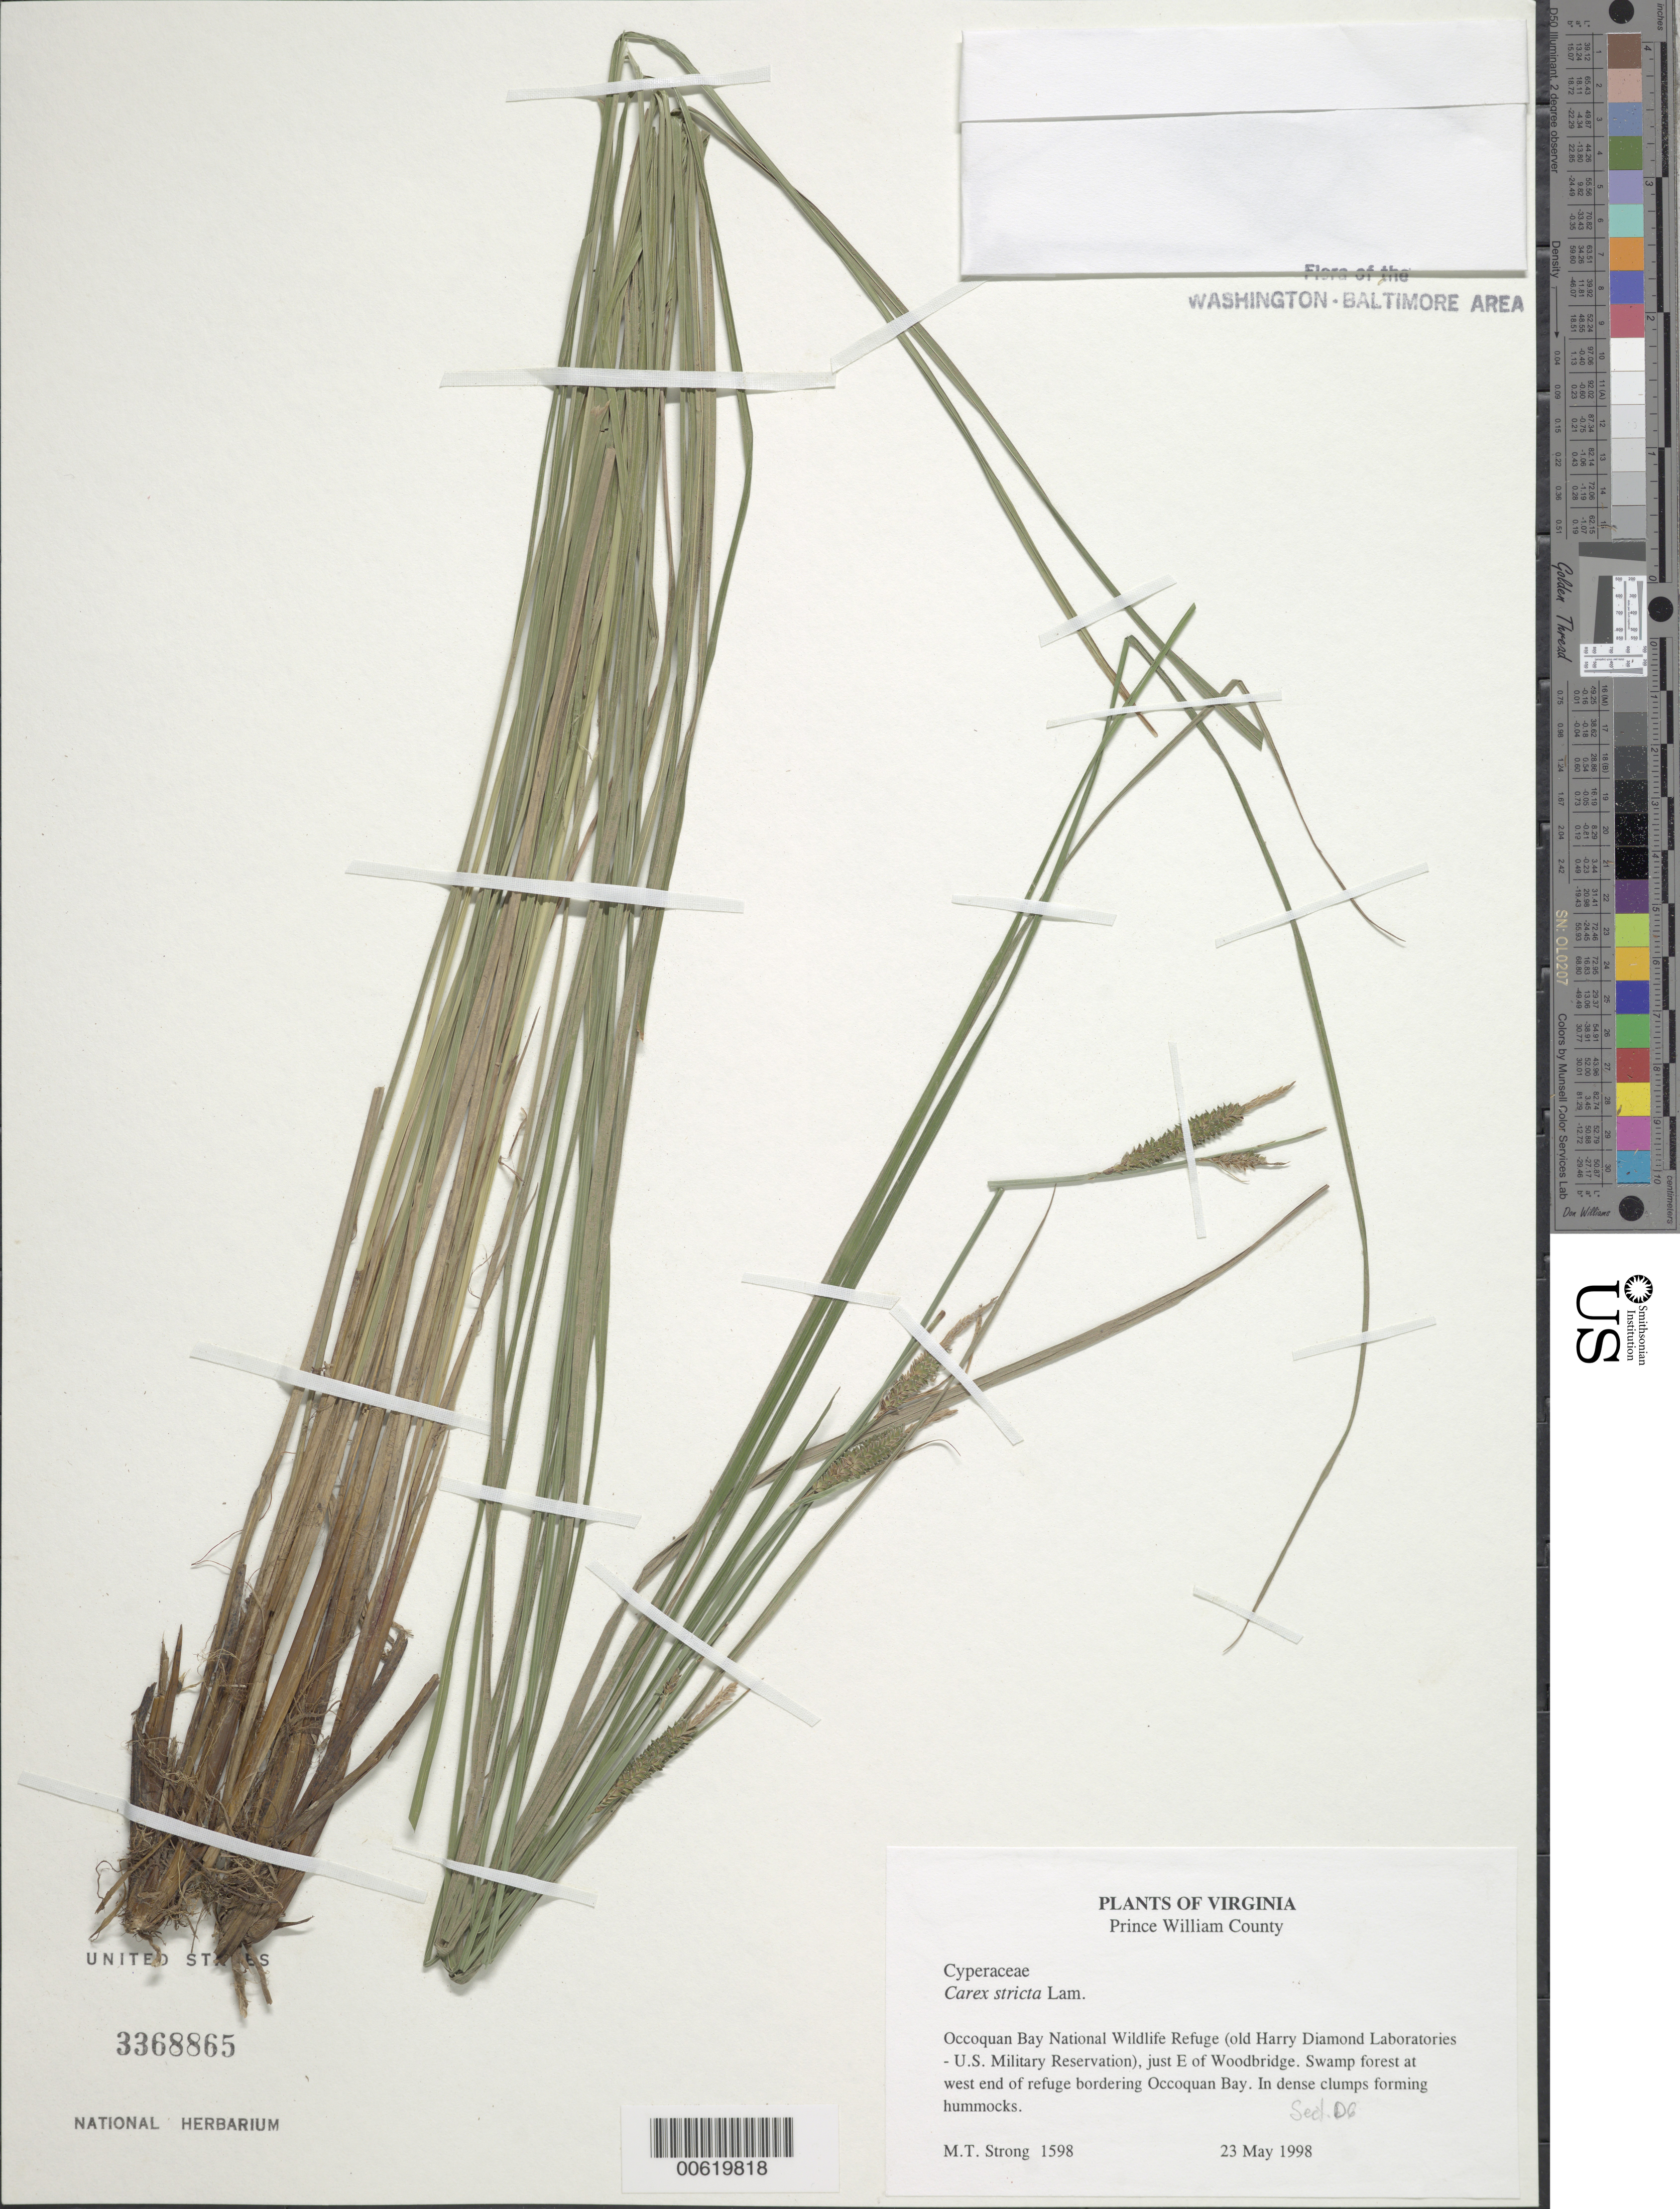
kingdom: Plantae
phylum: Tracheophyta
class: Liliopsida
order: Poales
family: Cyperaceae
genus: Carex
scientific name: Carex stricta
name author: Lam.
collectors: M. T. Strong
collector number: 1598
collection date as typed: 23 May 1998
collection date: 1998-05-23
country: United States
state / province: Virginia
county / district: Prince William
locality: Occoquan Bay National Wildlife Refuge (old Harry Diamond Laboratories - U.S. Military Reservation), just E of Woodbridge.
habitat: Swamp forest at west end of refuge bordering Occoquan Bay.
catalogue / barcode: US 3368865